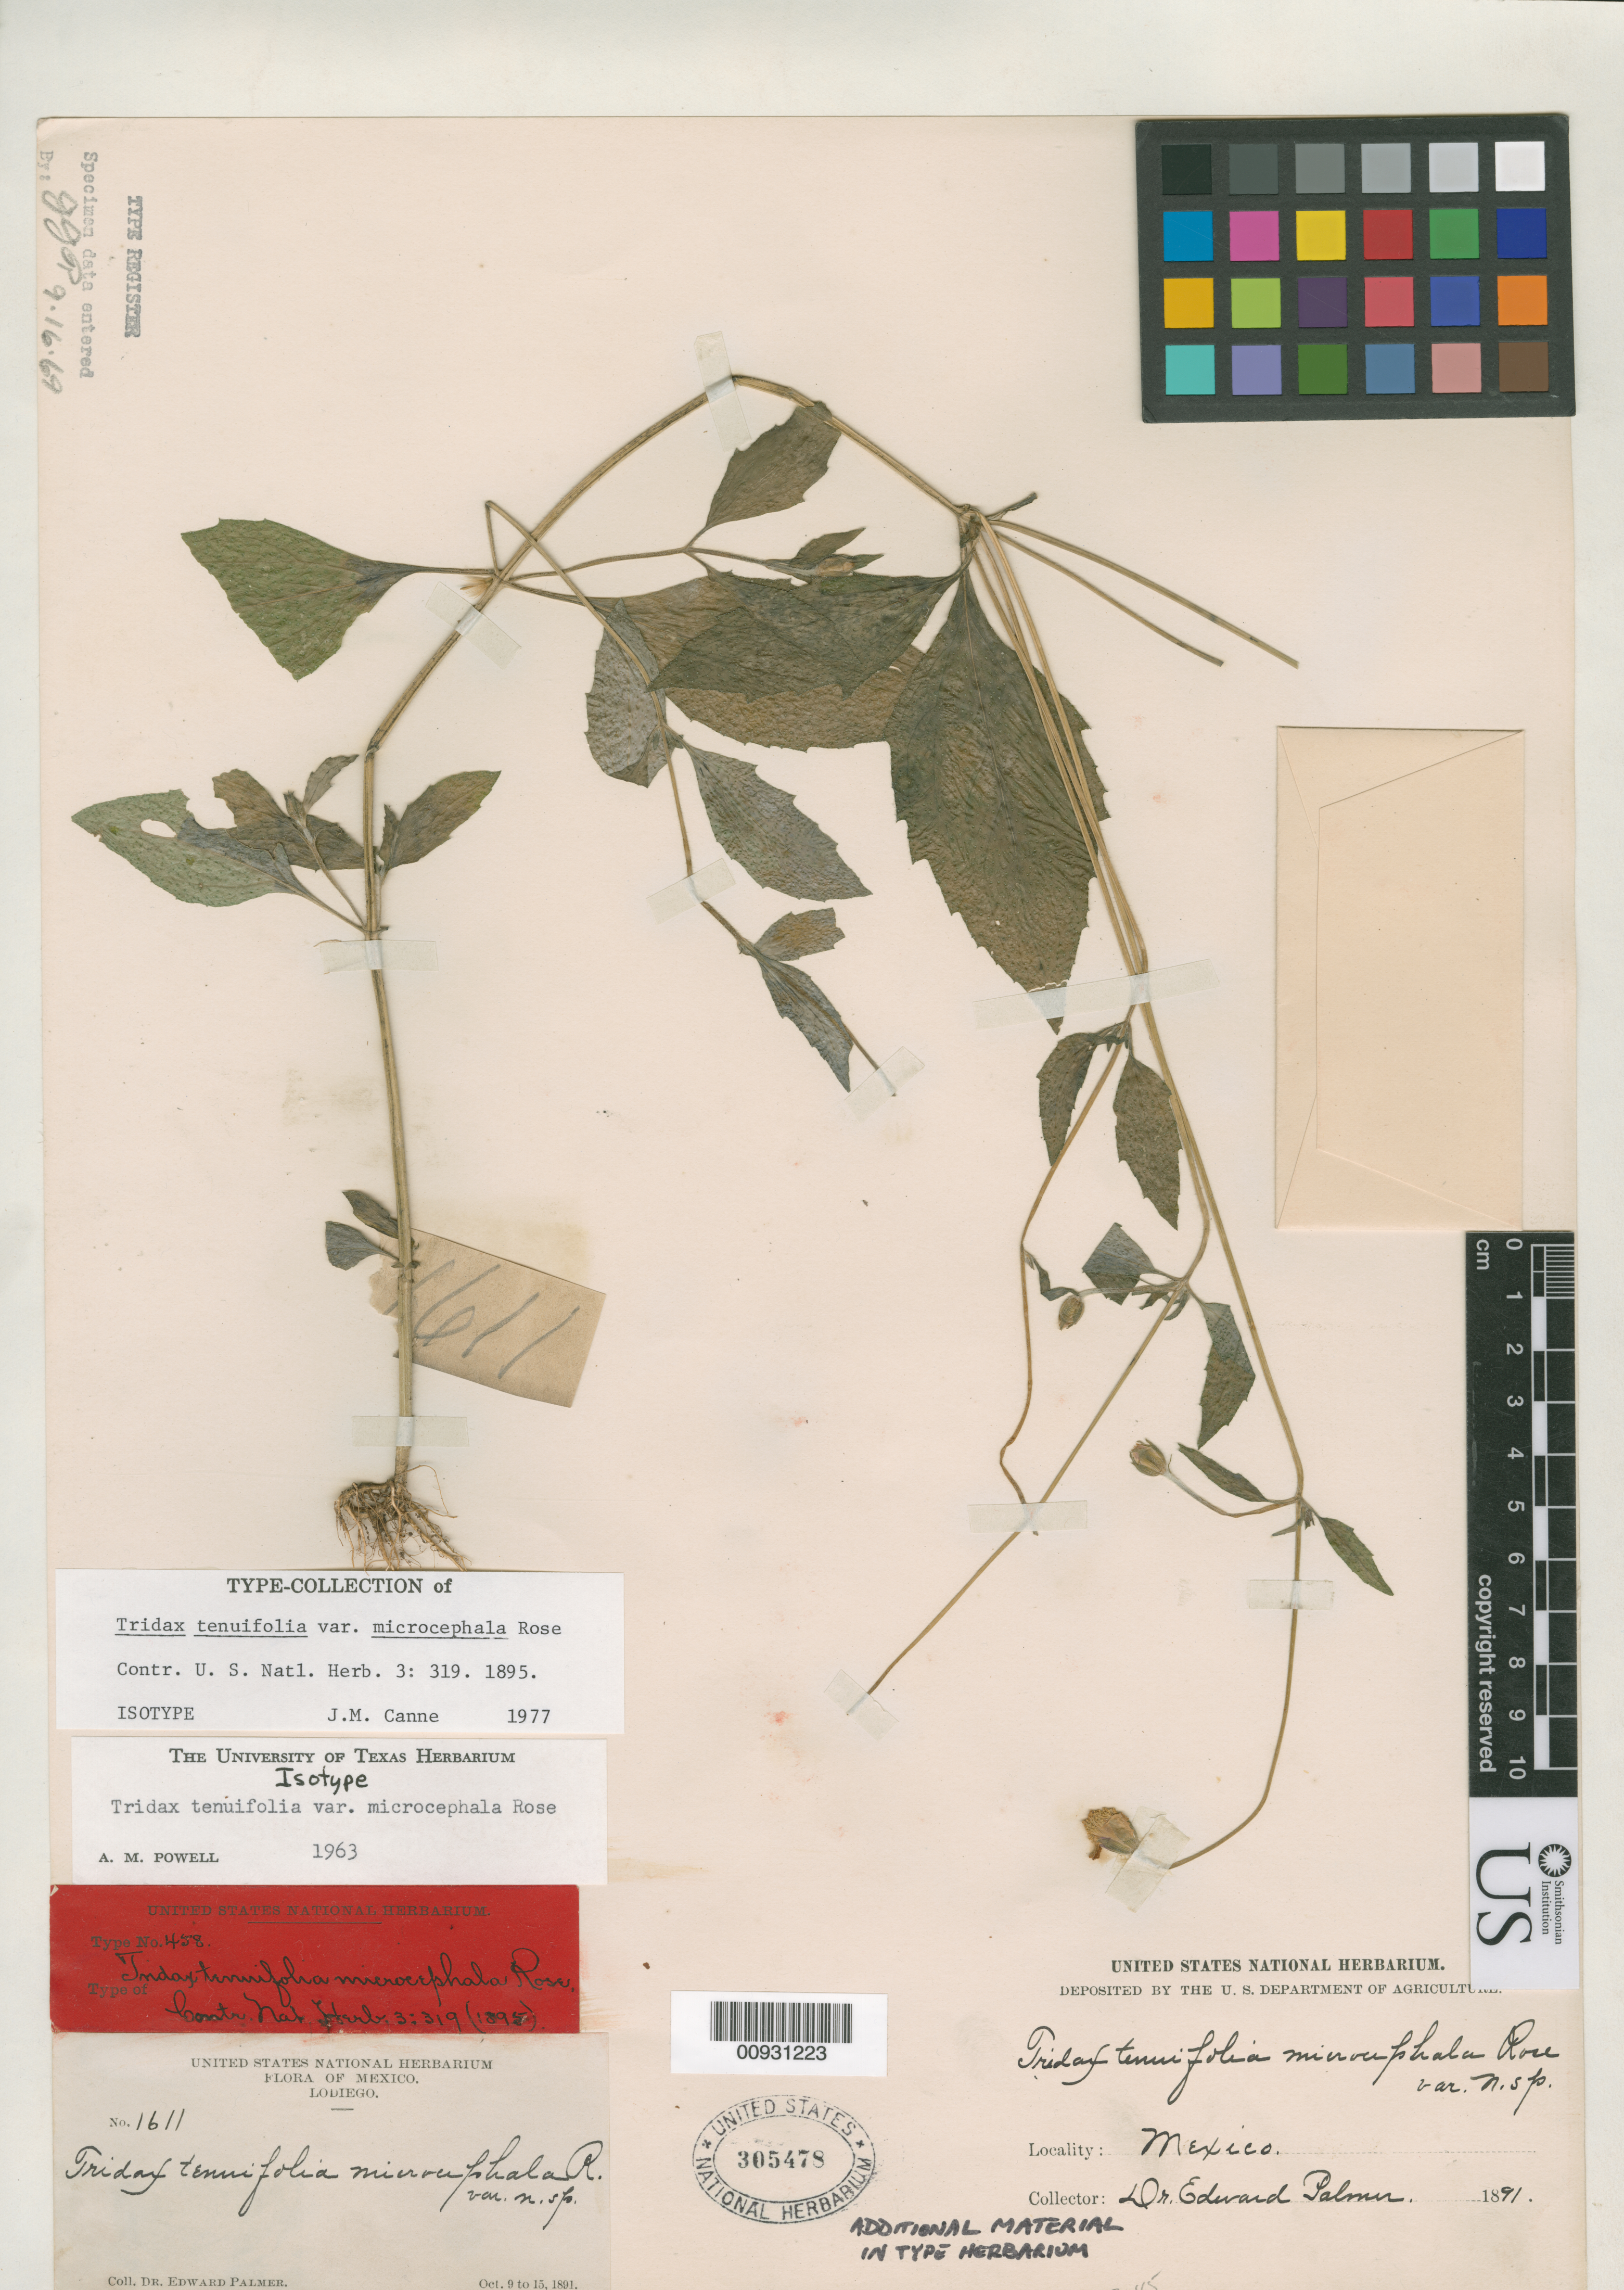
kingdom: Plantae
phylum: Tracheophyta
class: Magnoliopsida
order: Asterales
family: Asteraceae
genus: Tridax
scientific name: Tridax tenuifolia var. microcephala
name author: Rose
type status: Isotype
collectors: E. Palmer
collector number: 1611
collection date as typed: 09 Oct 1891 to 15 Oct 1891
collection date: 1891-10-09/1891-10-15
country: Mexico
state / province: Sinaloa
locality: Lodiego.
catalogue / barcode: US 305478